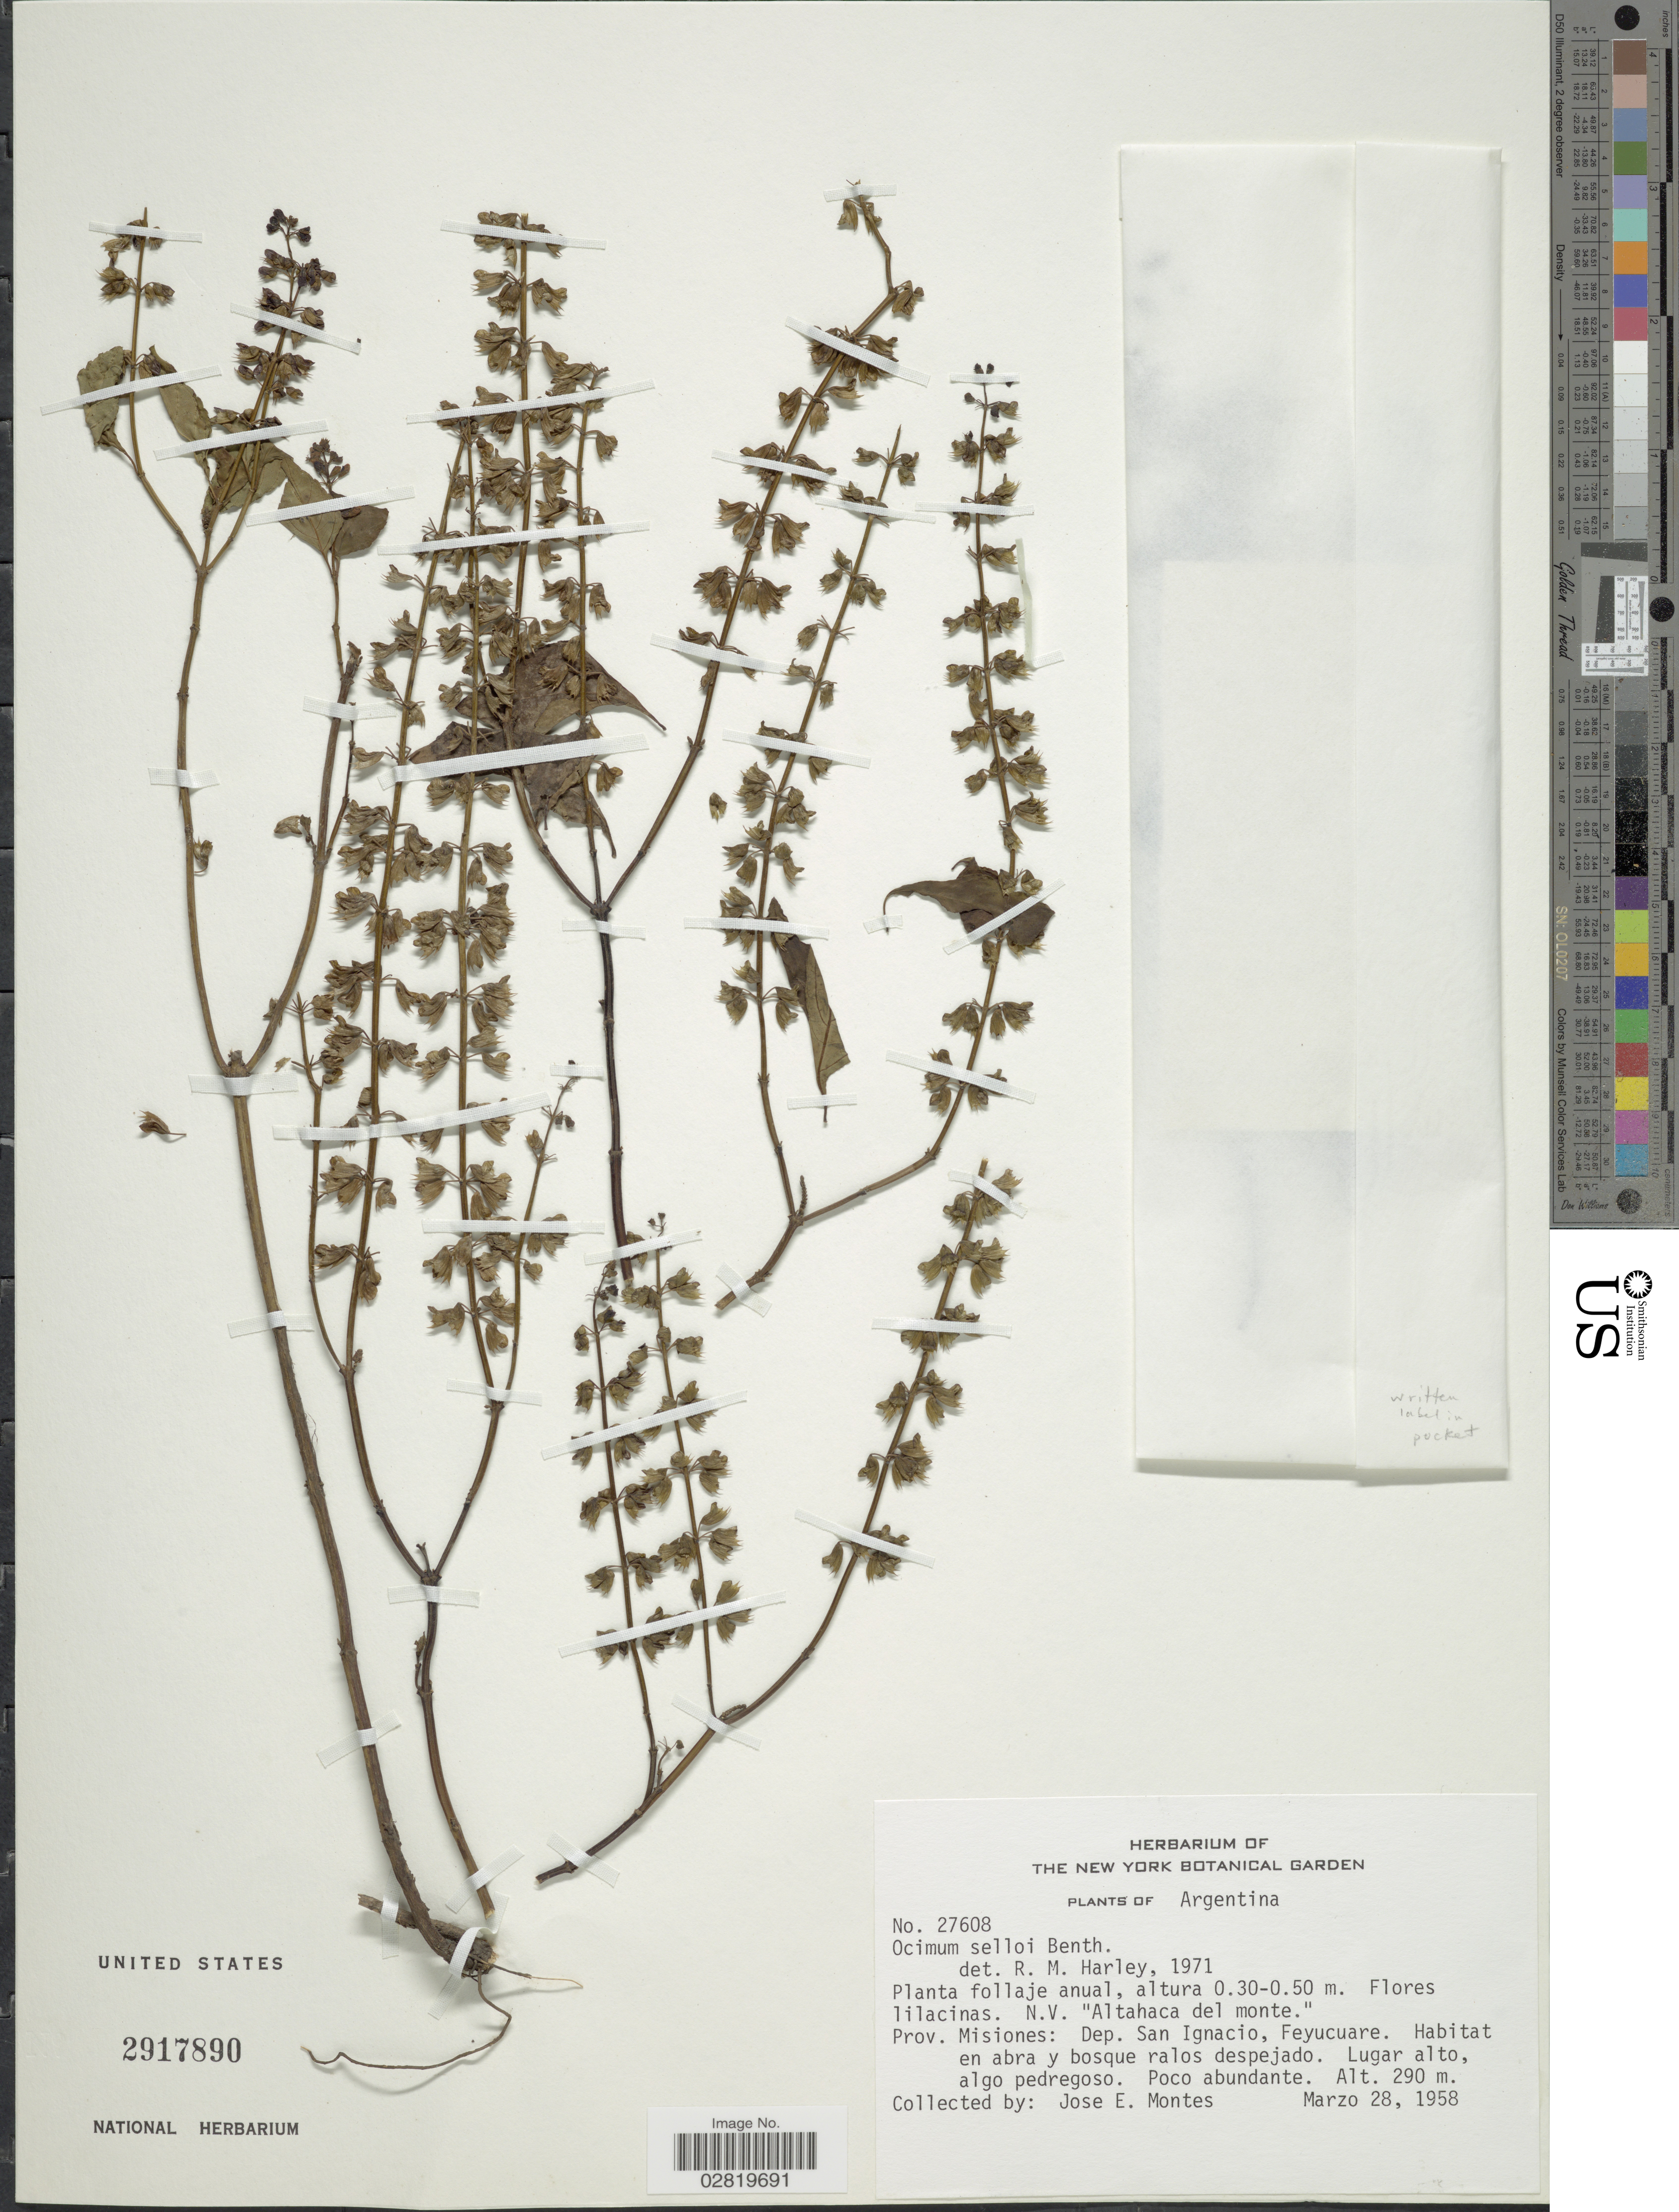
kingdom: Plantae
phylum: Tracheophyta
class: Magnoliopsida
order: Lamiales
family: Lamiaceae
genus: Ocimum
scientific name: Ocimum selloi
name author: Benth.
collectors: J. E. Montes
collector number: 27608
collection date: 1958-03-28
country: Argentina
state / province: Misiones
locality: Prov. Misiones: Dep. San Ignacio, Feyucuare.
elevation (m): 290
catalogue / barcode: US 2917890